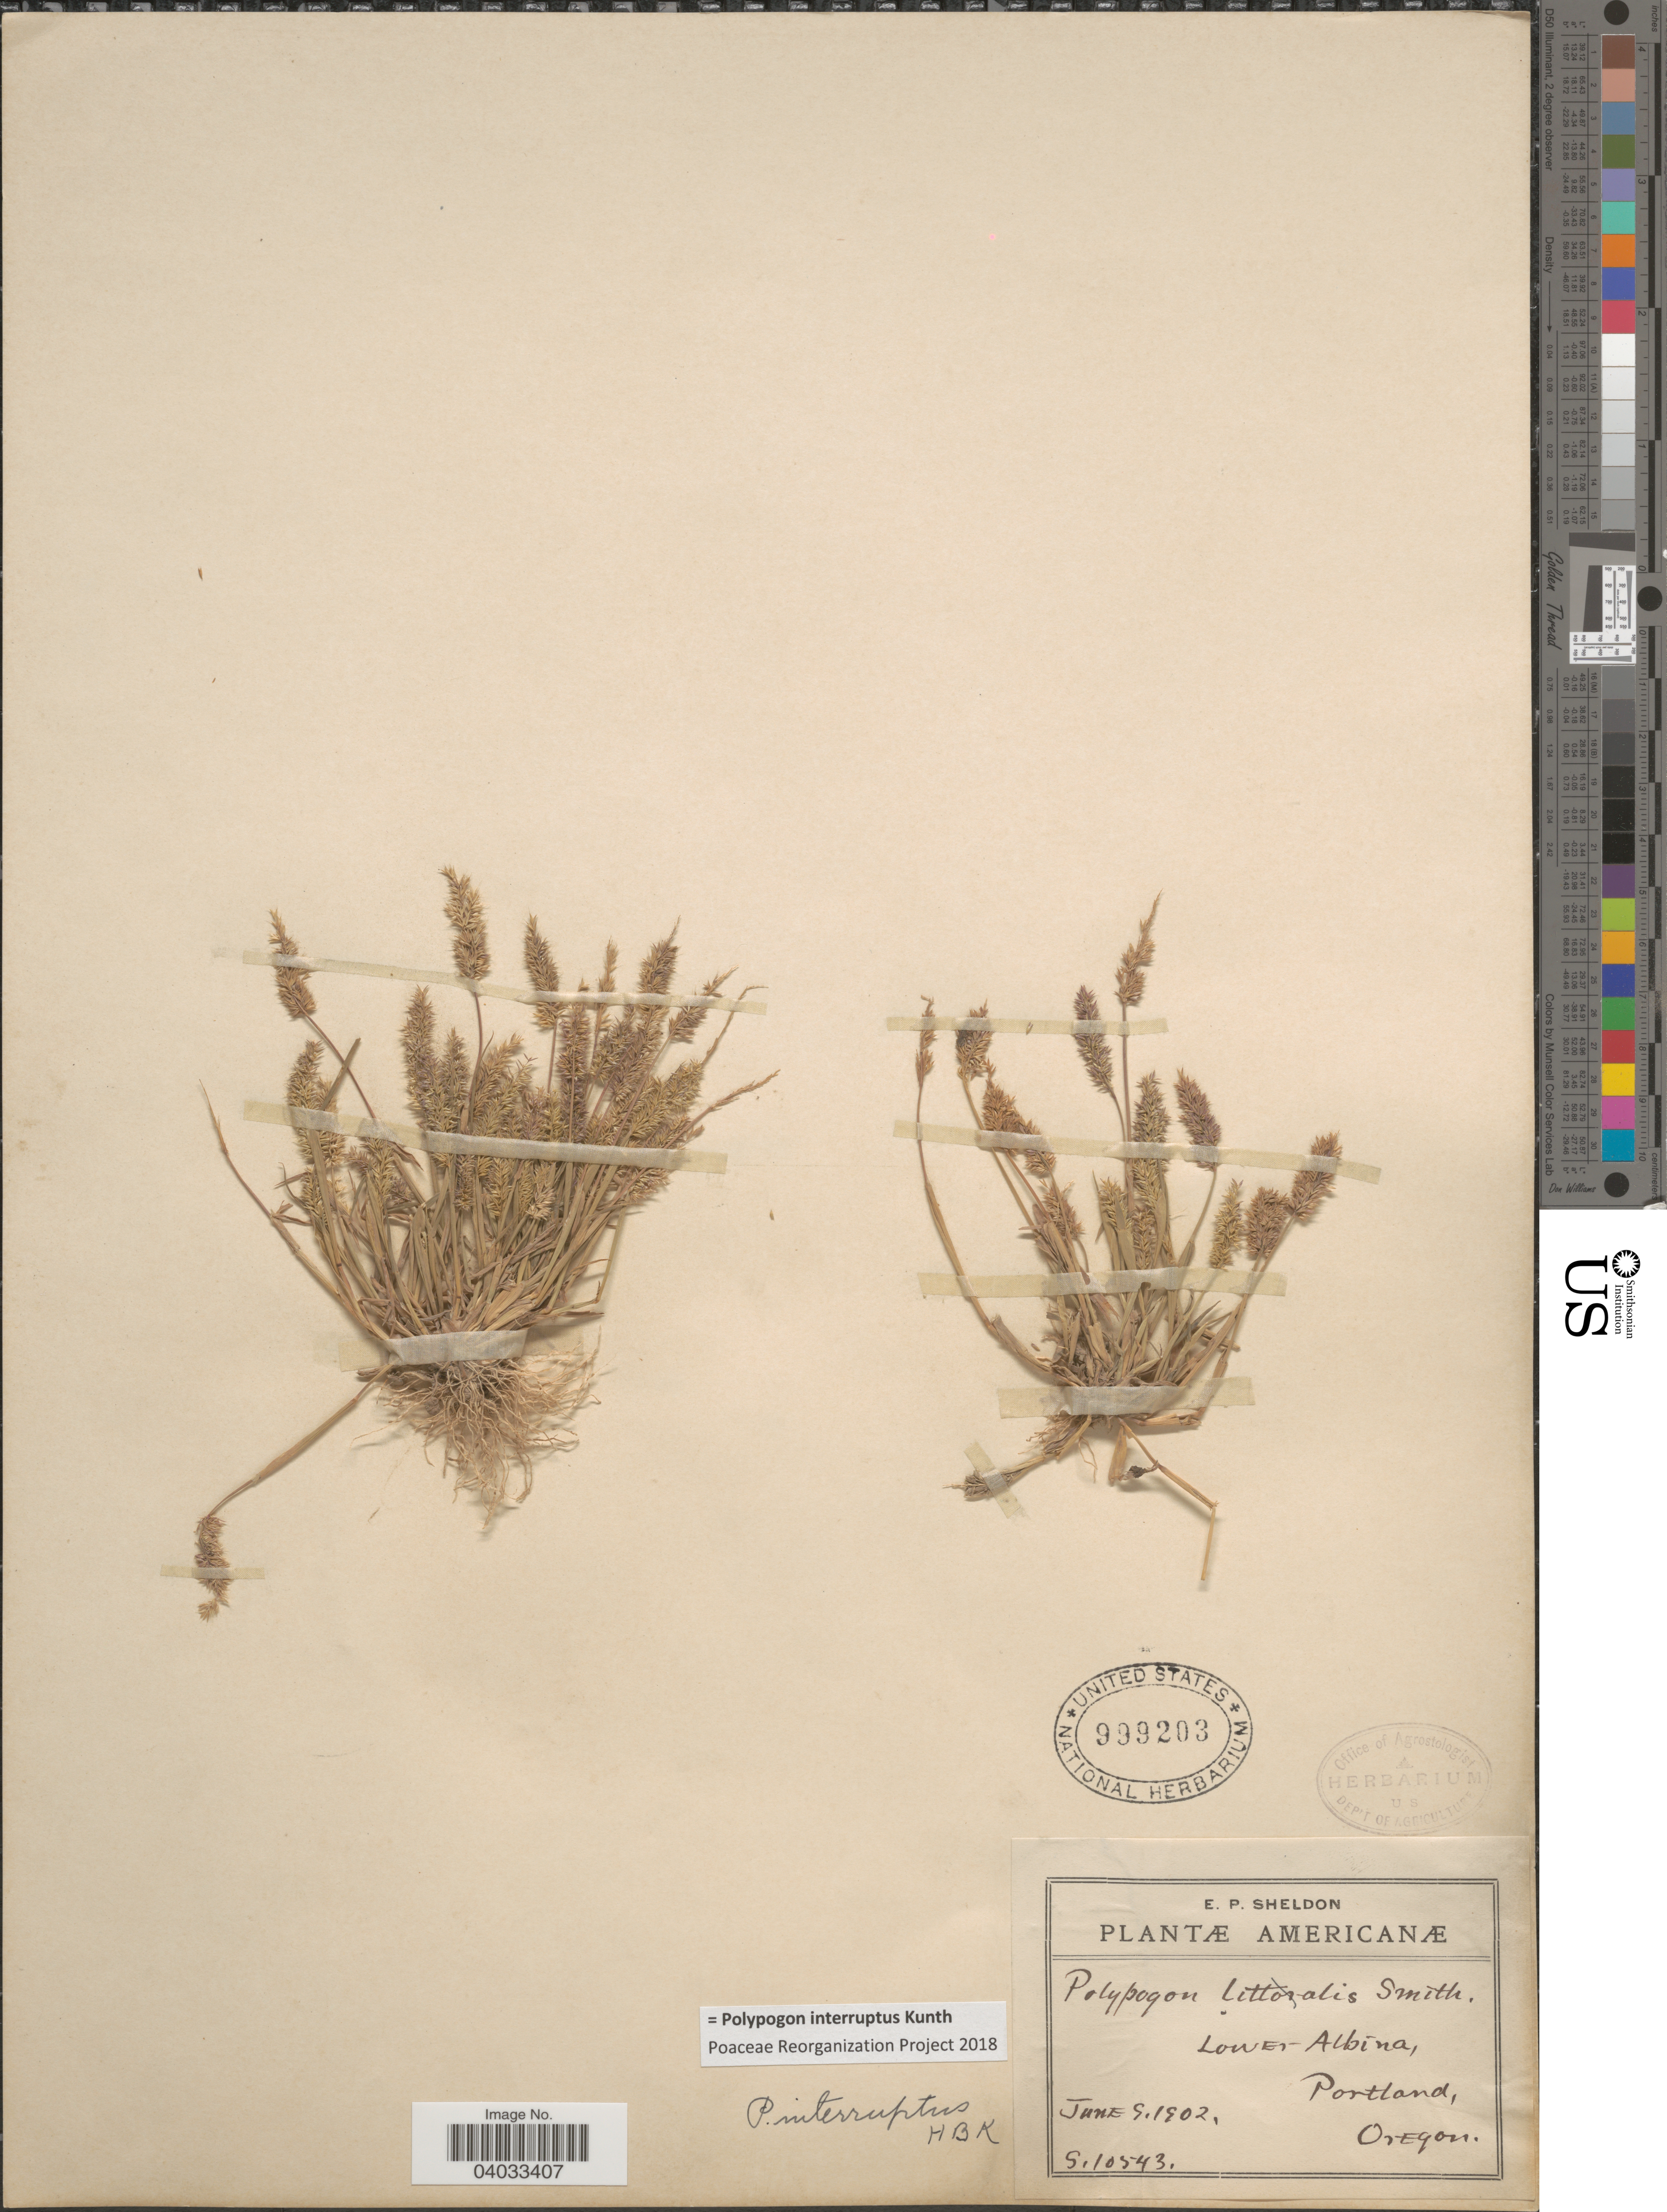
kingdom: Plantae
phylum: Tracheophyta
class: Liliopsida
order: Poales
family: Poaceae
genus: Polypogon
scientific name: Polypogon interruptus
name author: Kunth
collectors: E. P. Sheldon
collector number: S.10543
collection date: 1902-06-09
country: United States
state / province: Oregon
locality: Americanæ. Lower Albina, Portland.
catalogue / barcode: US 999203